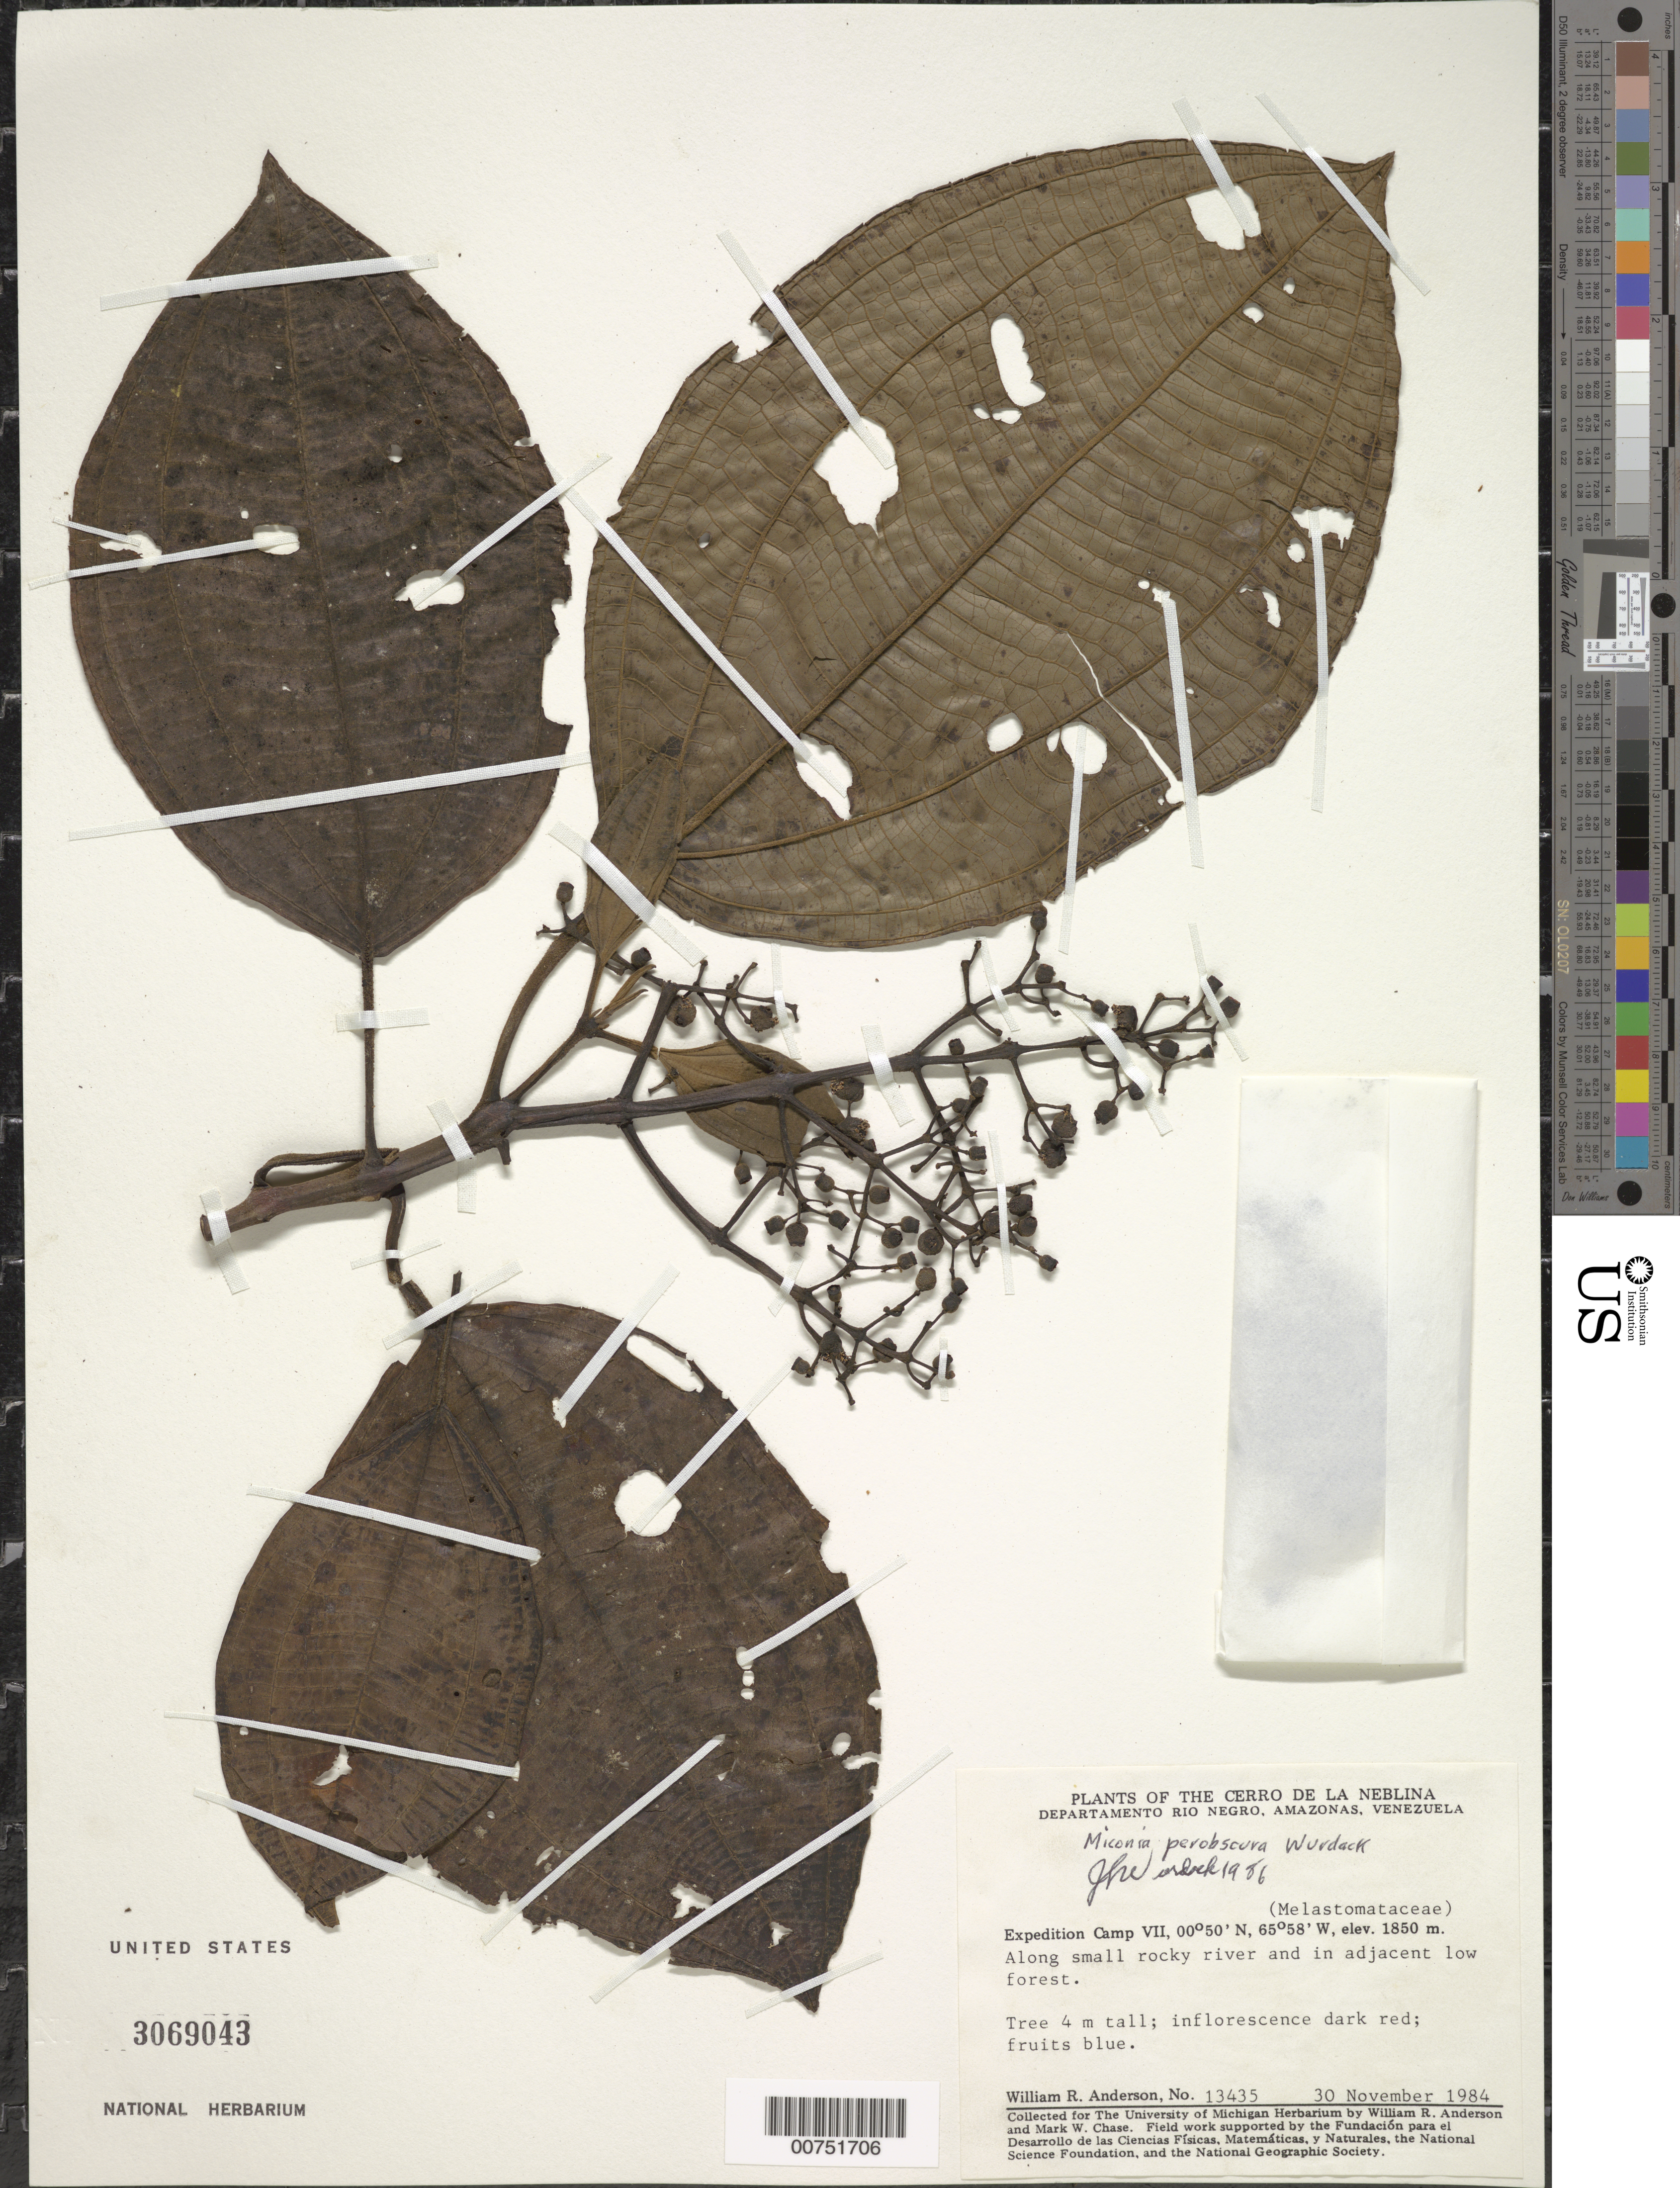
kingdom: Plantae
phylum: Tracheophyta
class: Magnoliopsida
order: Myrtales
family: Melastomataceae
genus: Miconia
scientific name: Miconia perobscura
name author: Wurdack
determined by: Wurdack, John J., (US), US (UNITED STATES)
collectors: W. R. Anderson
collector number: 13435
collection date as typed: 30-Nov-84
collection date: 1984-11-30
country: Venezuela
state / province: Amazonas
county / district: Río Negro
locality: Cerro de la Neblina, Expedition Base Camp VII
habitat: Small rocky river and in adjacent low forest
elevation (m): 1850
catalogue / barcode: US 3069043